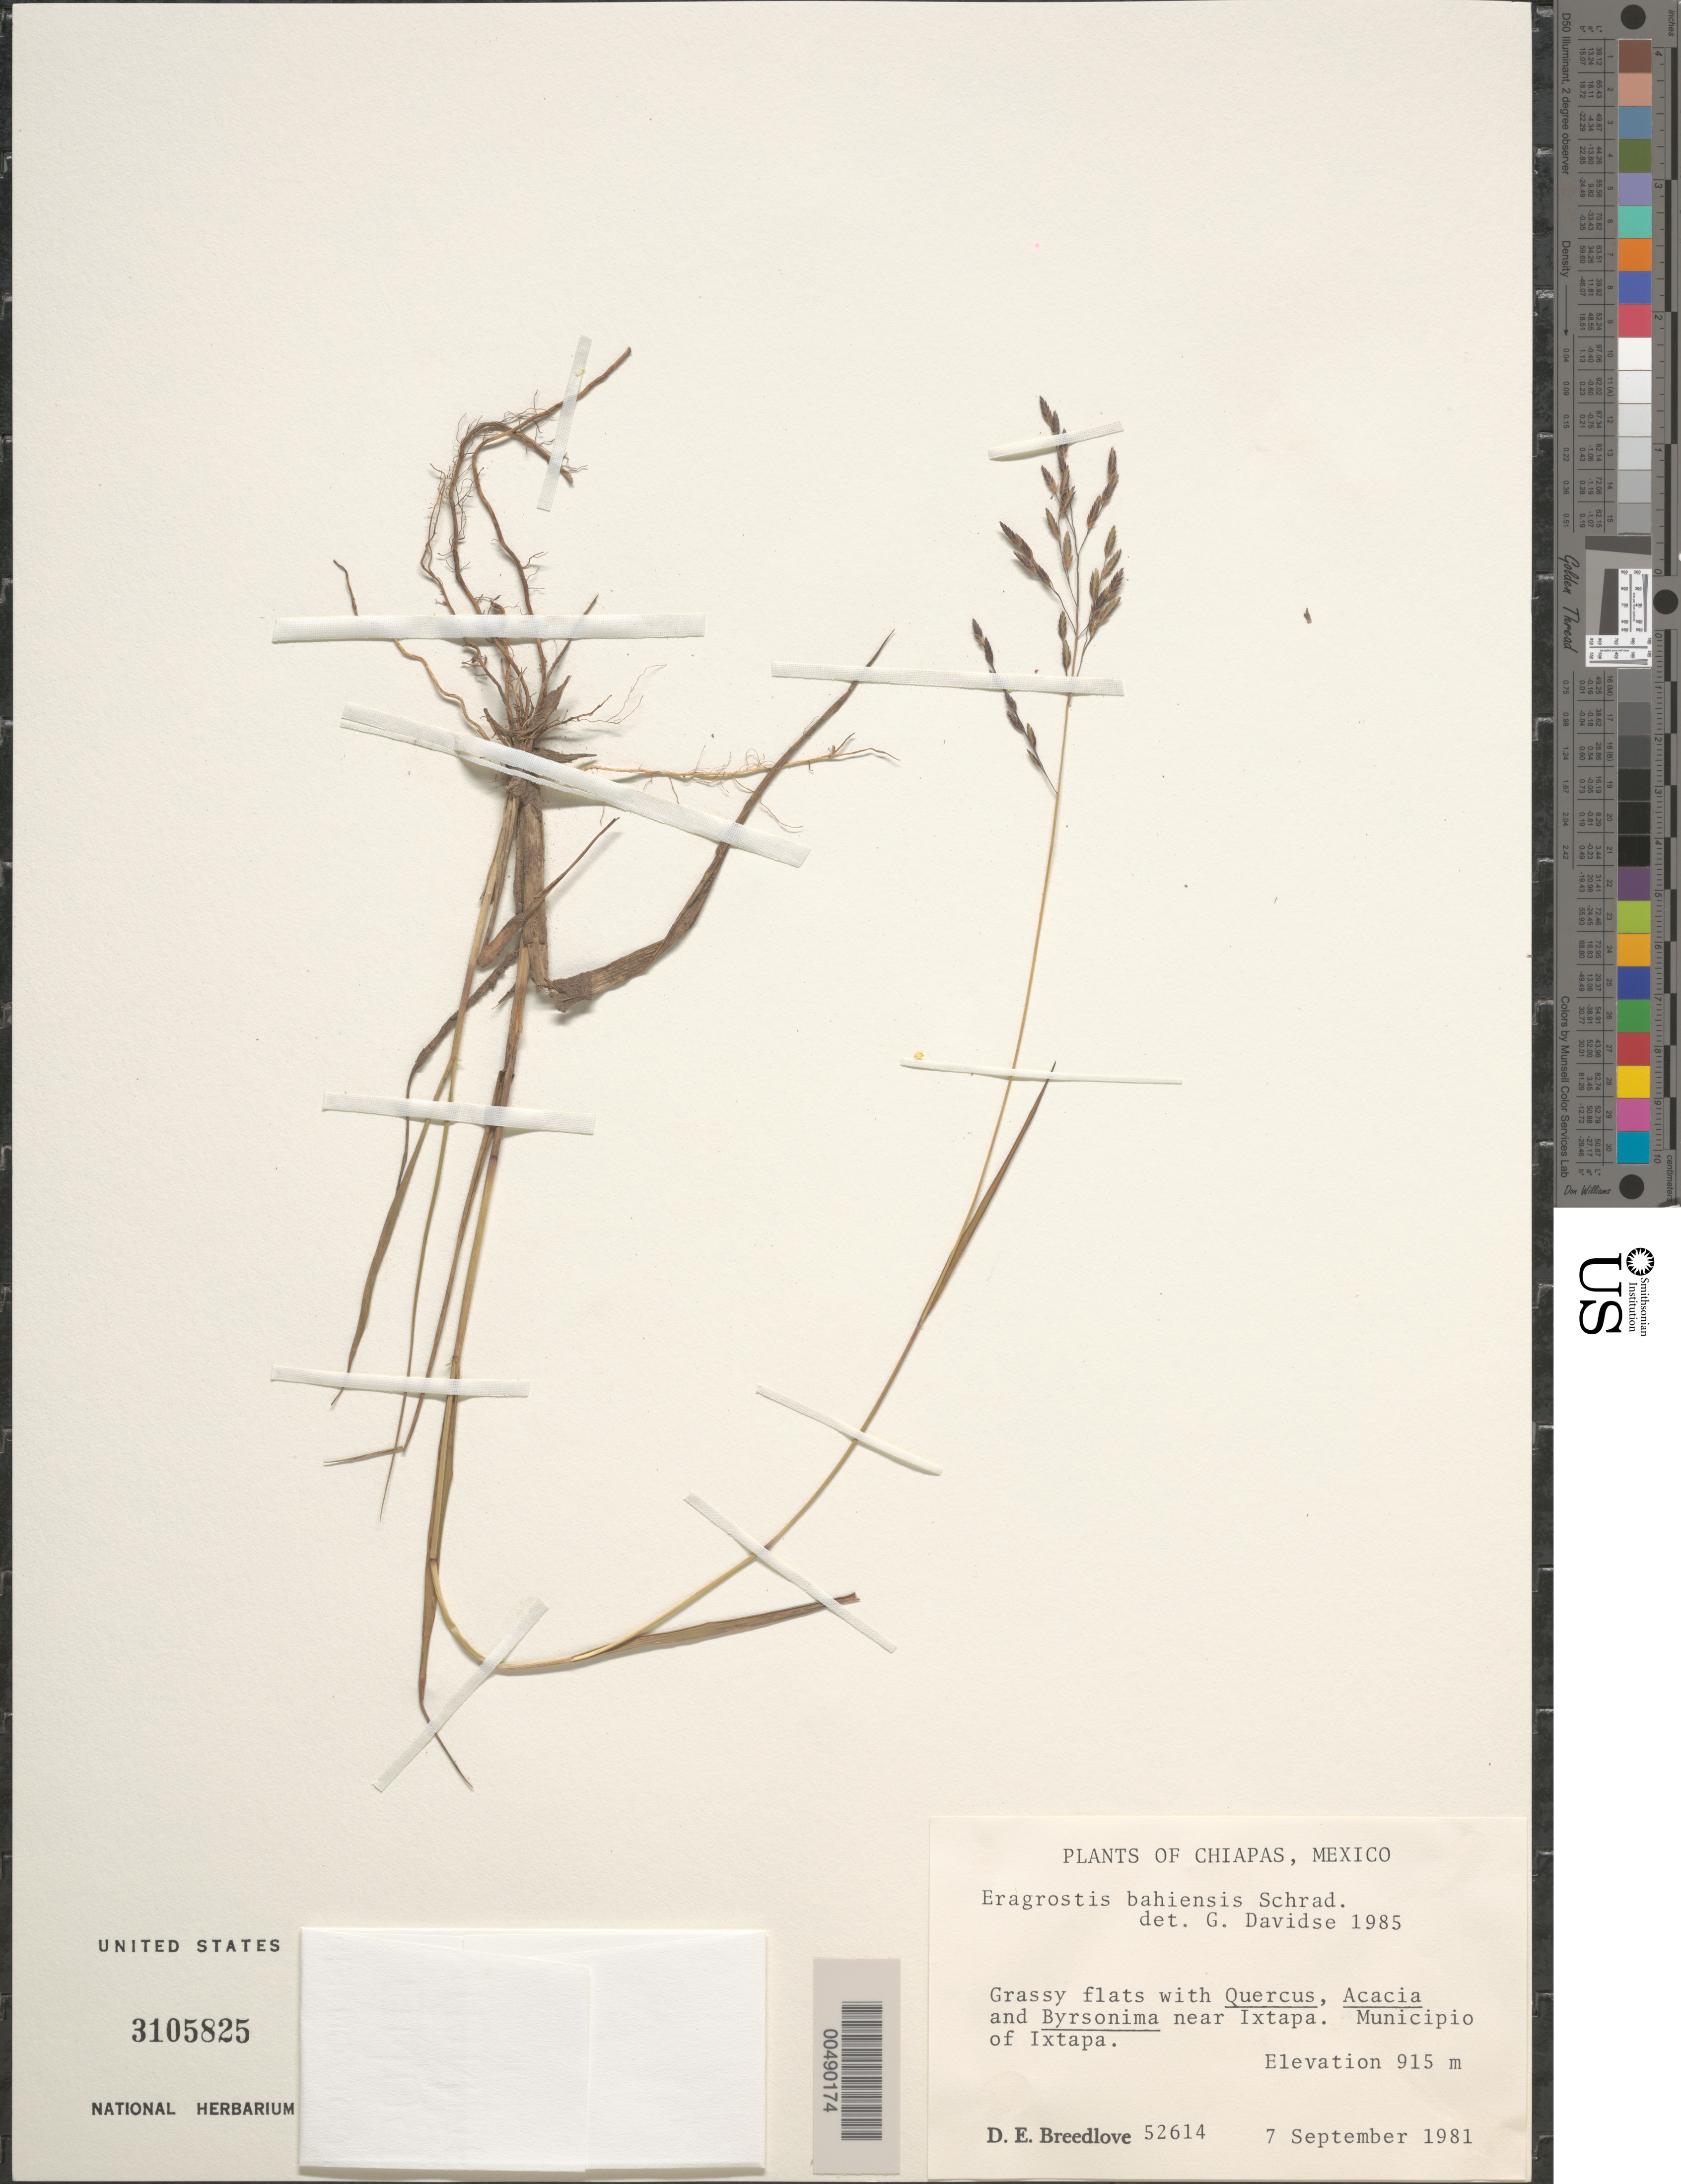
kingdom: Plantae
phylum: Tracheophyta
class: Liliopsida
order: Poales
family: Poaceae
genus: Eragrostis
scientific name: Eragrostis bahiensis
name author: Schrad. ex Schult.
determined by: Davidse, Gerrit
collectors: D. E. Breedlove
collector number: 52614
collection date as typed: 7 Sep 1981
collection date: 1981-09-07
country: Mexico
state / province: Chiapas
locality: Near Ixtapa, Ixtapa Mun.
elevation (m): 915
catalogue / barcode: US 3105825